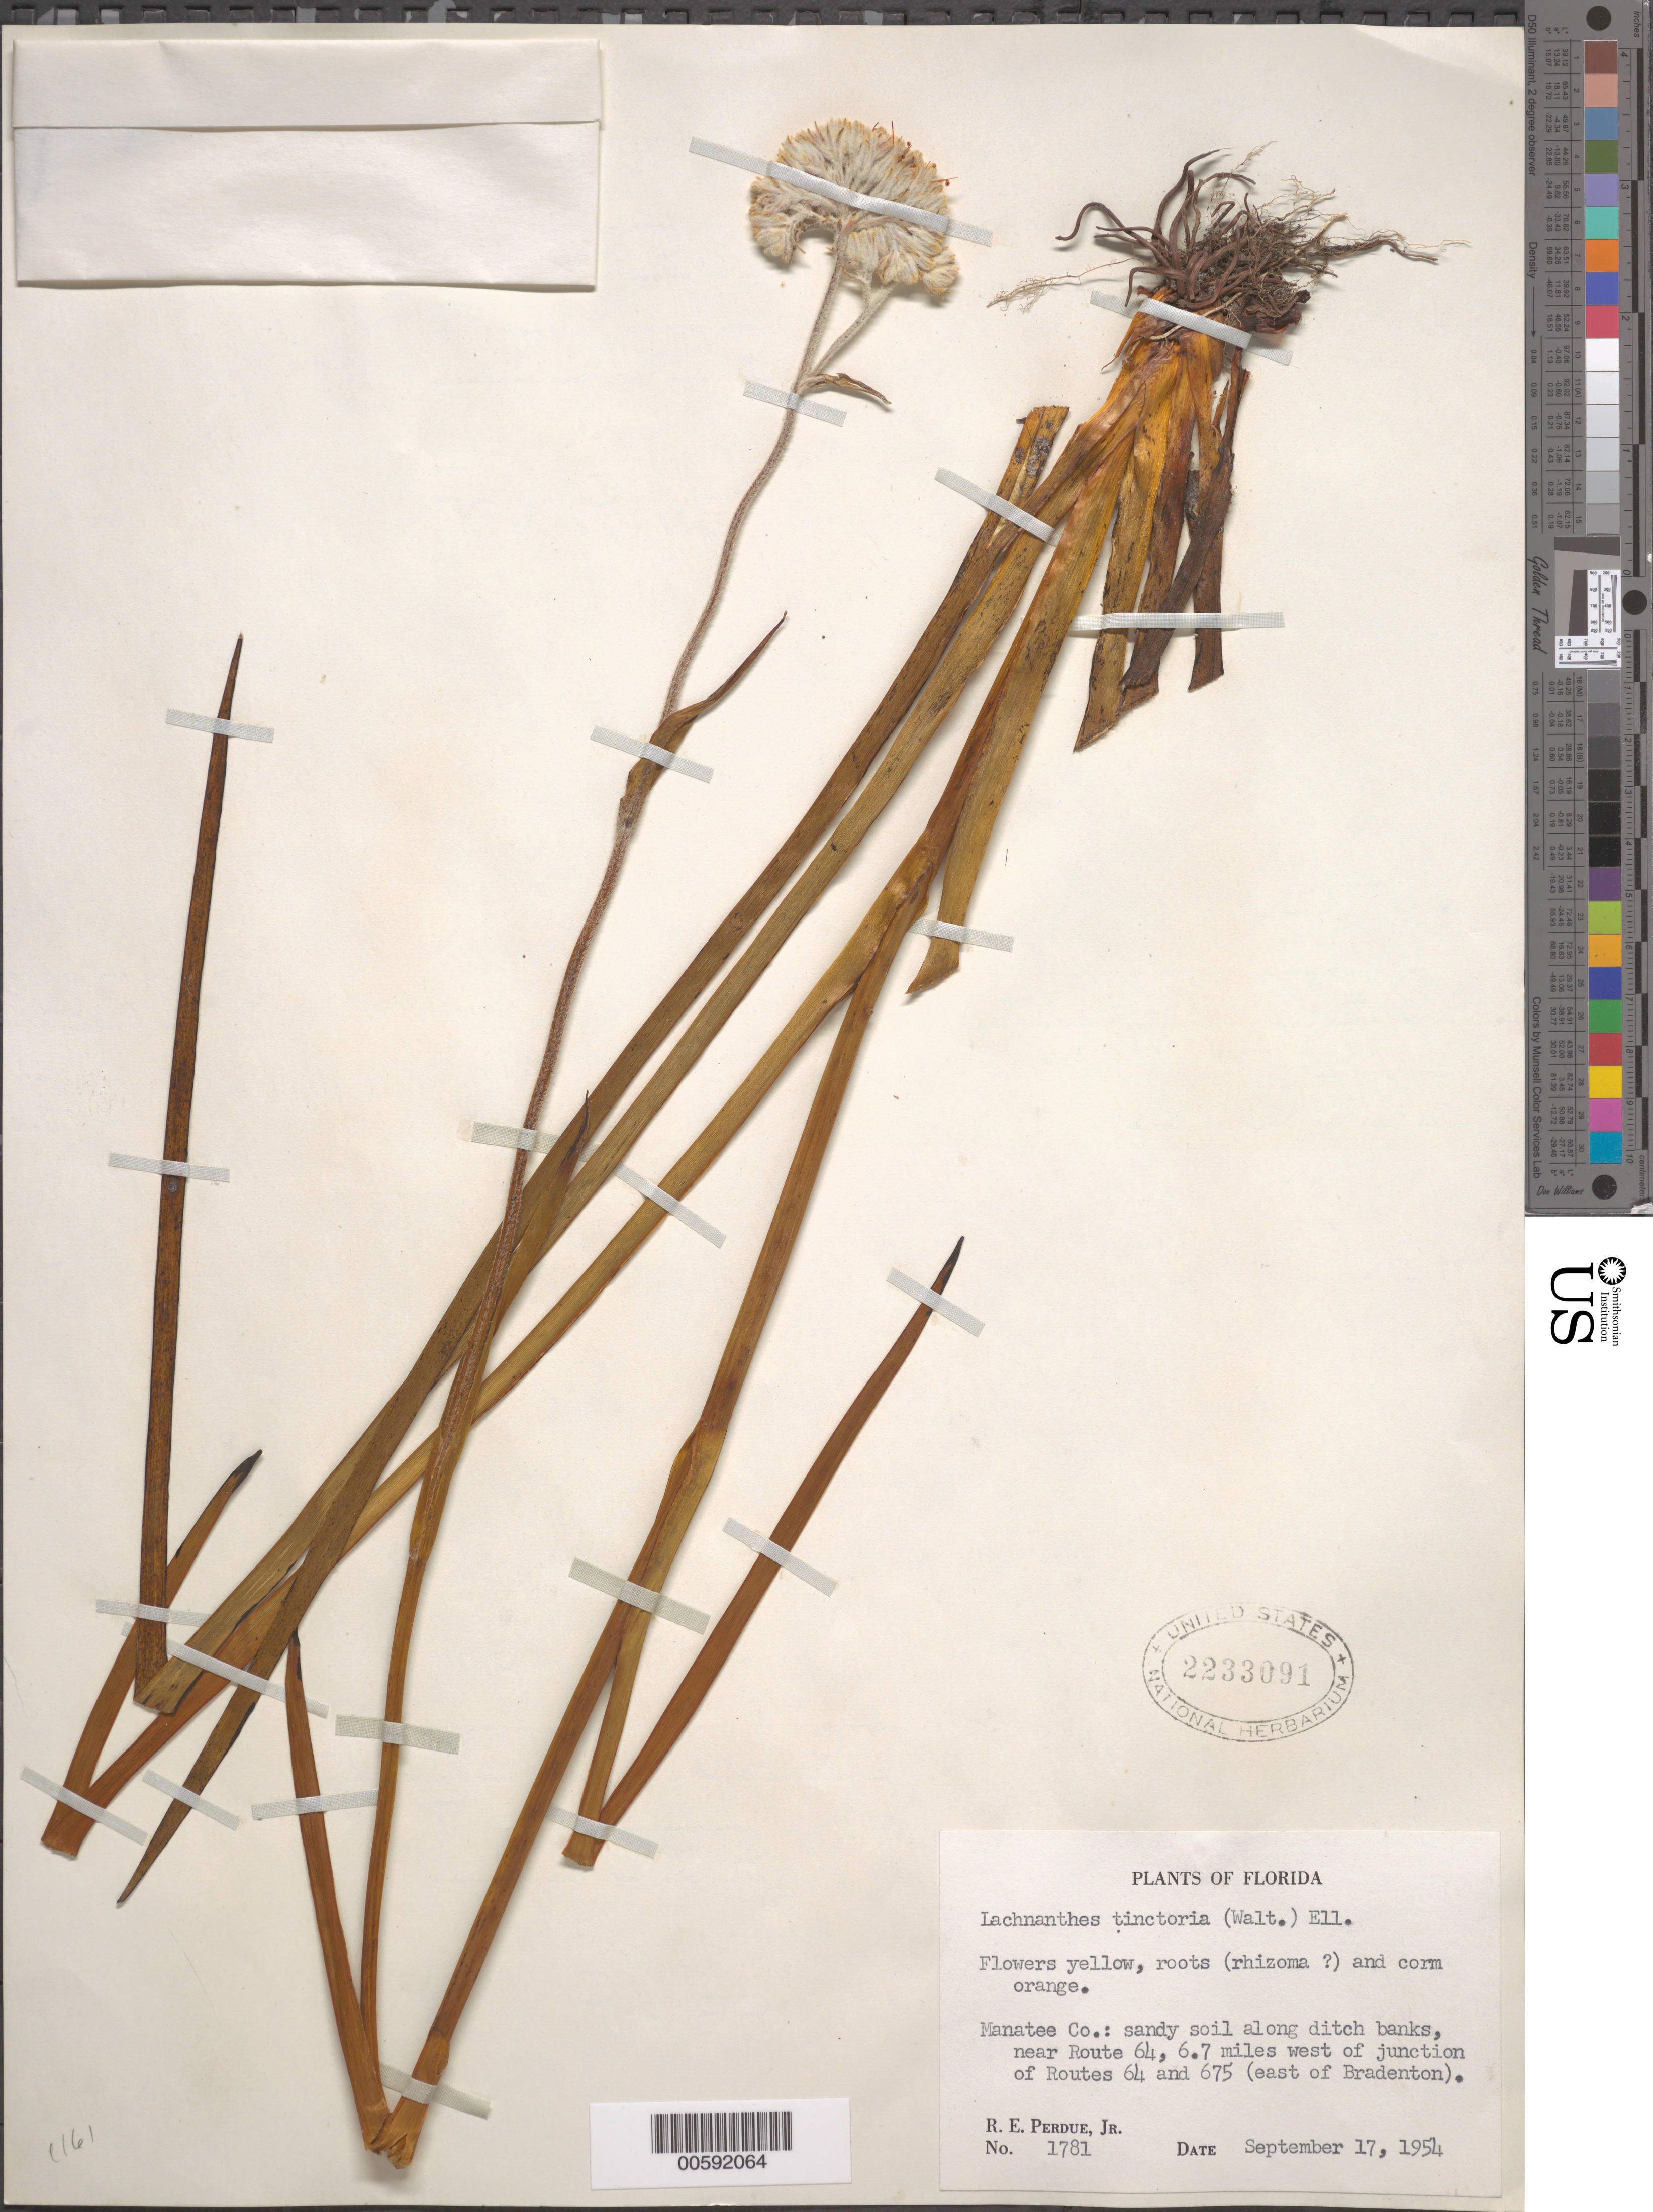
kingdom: Plantae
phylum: Tracheophyta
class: Liliopsida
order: Commelinales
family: Haemodoraceae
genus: Lachnanthes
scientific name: Lachnanthes tinctoria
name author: (Walter ex J.F. Gmel.) Elliott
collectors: R. E. Perdue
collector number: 1781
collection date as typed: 17 Sep 1954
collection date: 1954-09-17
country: United States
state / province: Florida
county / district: Manatee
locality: Near Route 64, W of junction Routes 64 and 675, E of Bradenton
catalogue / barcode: US 2233091